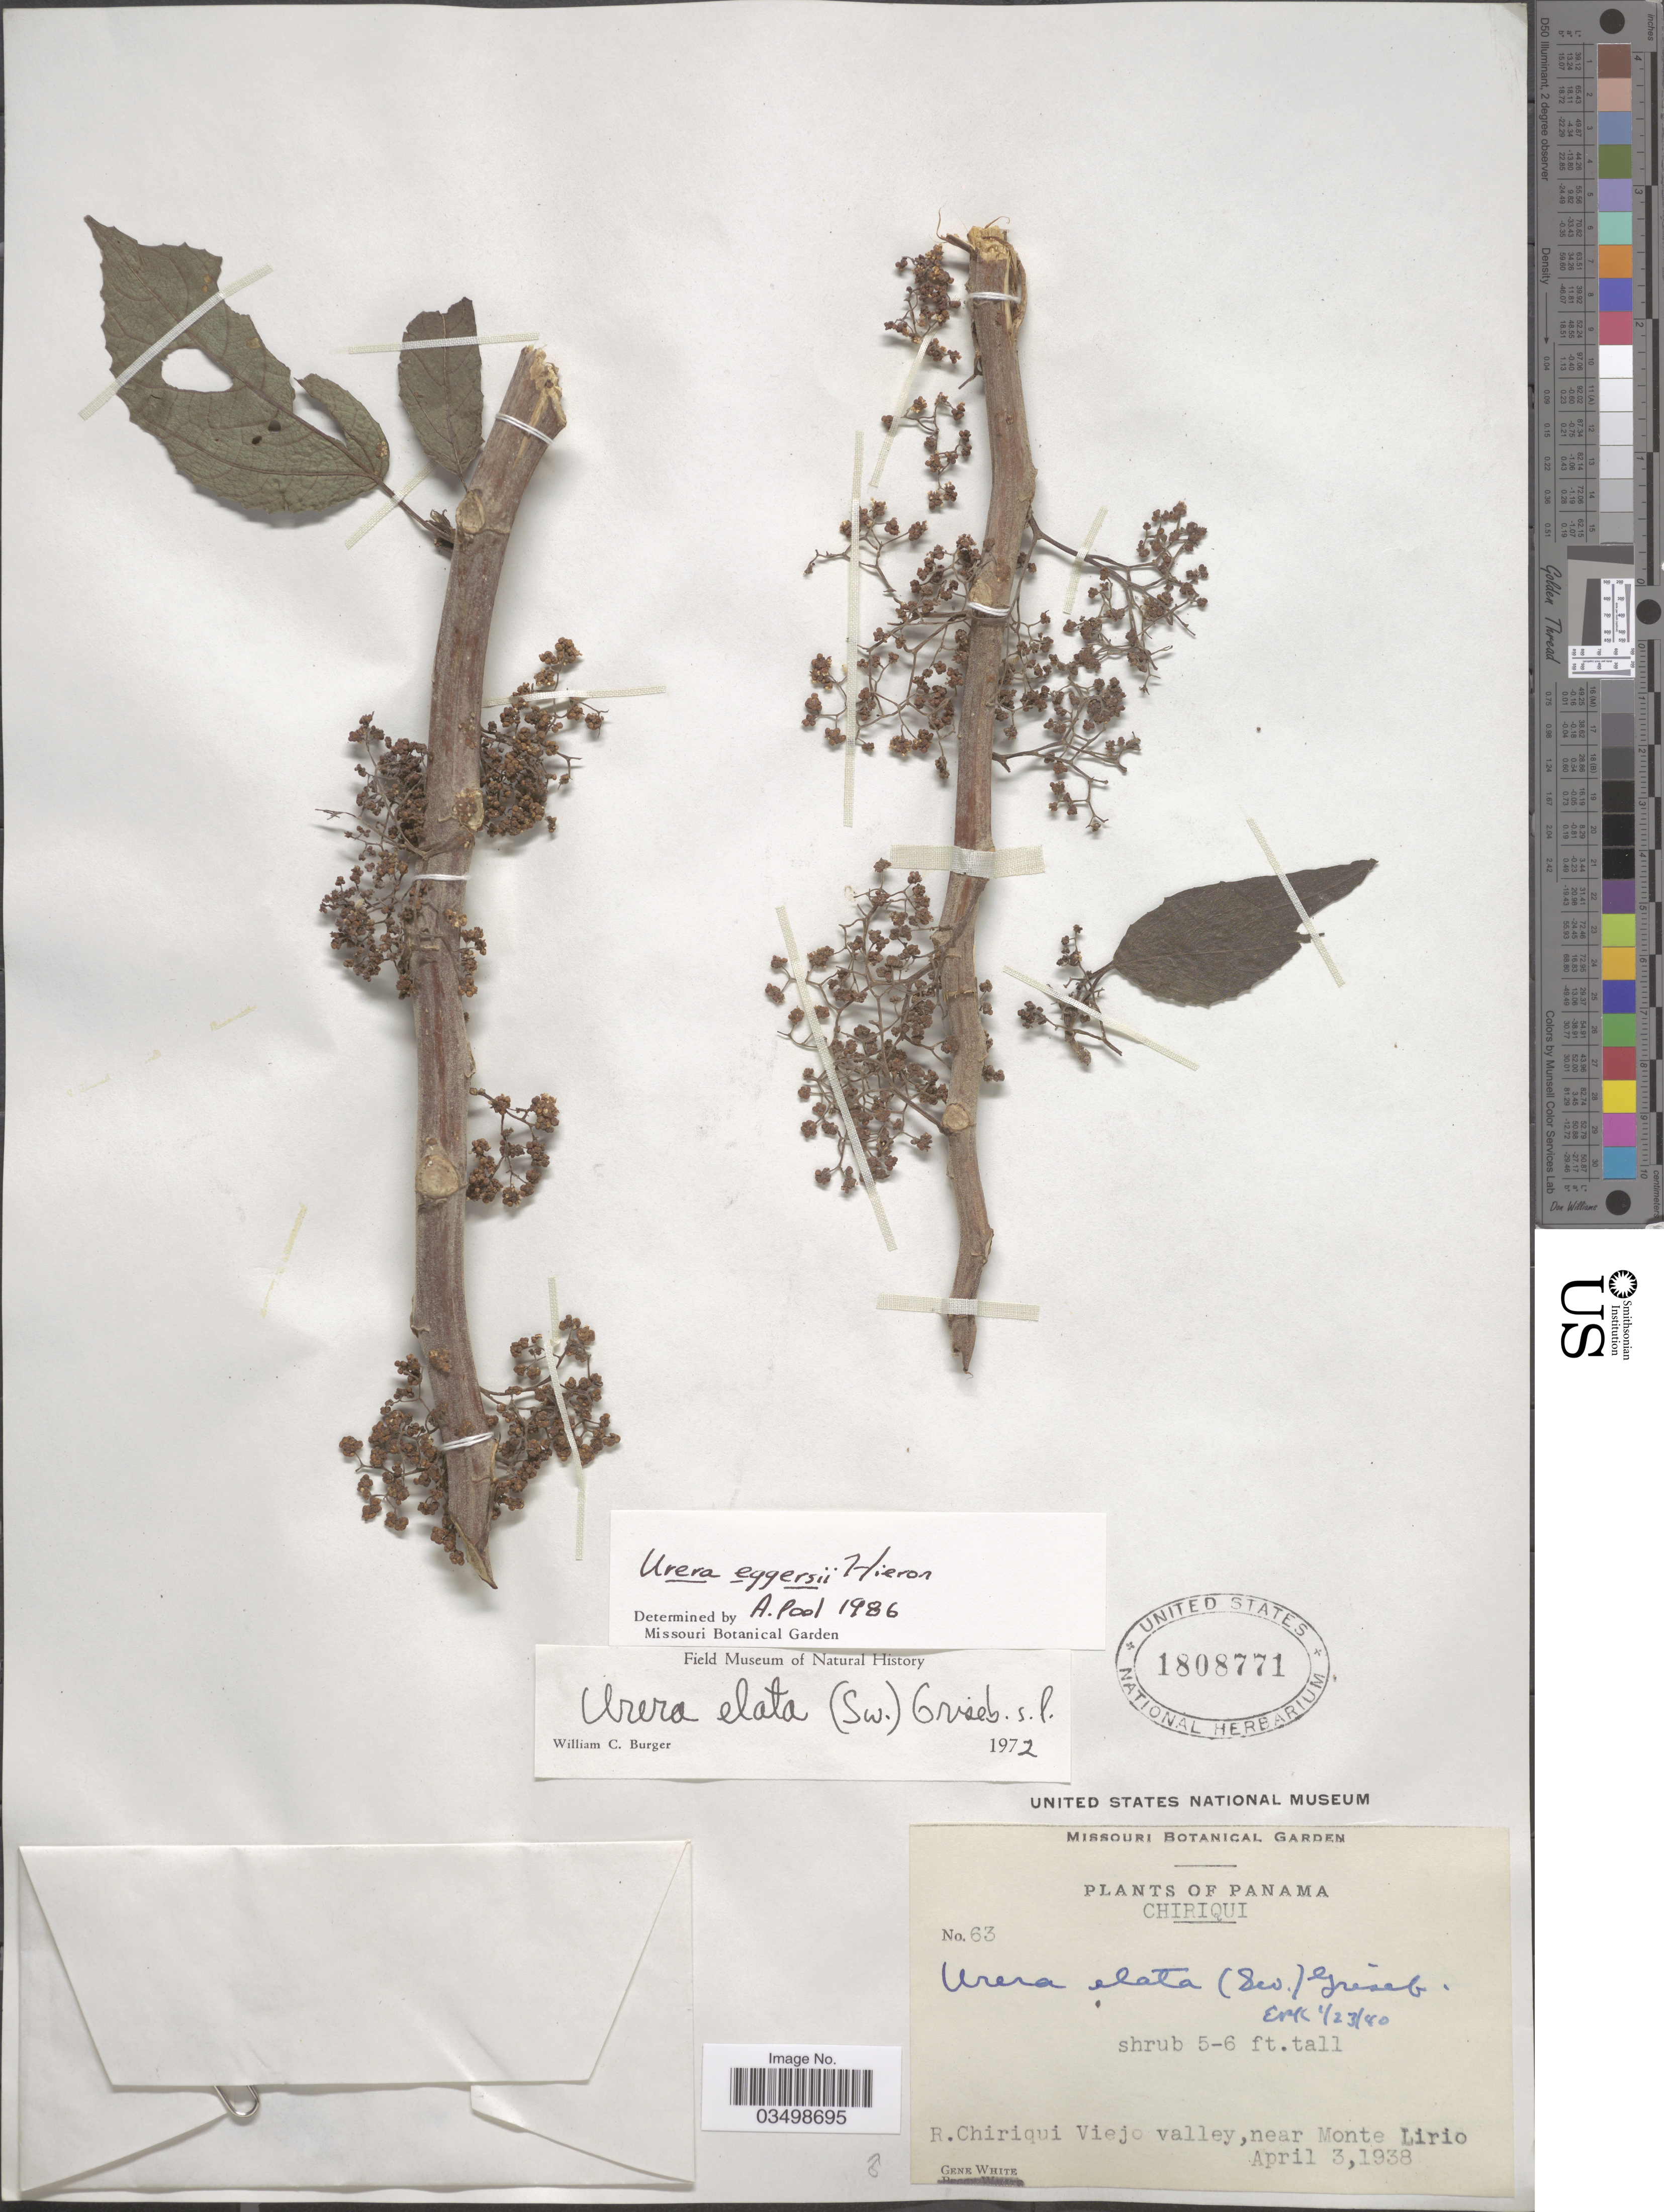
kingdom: Plantae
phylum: Tracheophyta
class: Magnoliopsida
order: Rosales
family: Urticaceae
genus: Urera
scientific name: Urera simplex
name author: Wedd.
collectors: G. White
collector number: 63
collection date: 1938-04-03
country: Panama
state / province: Chiriqui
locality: R. Chiriqui Viejo valley, near Monte Lirio.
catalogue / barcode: US 1808771